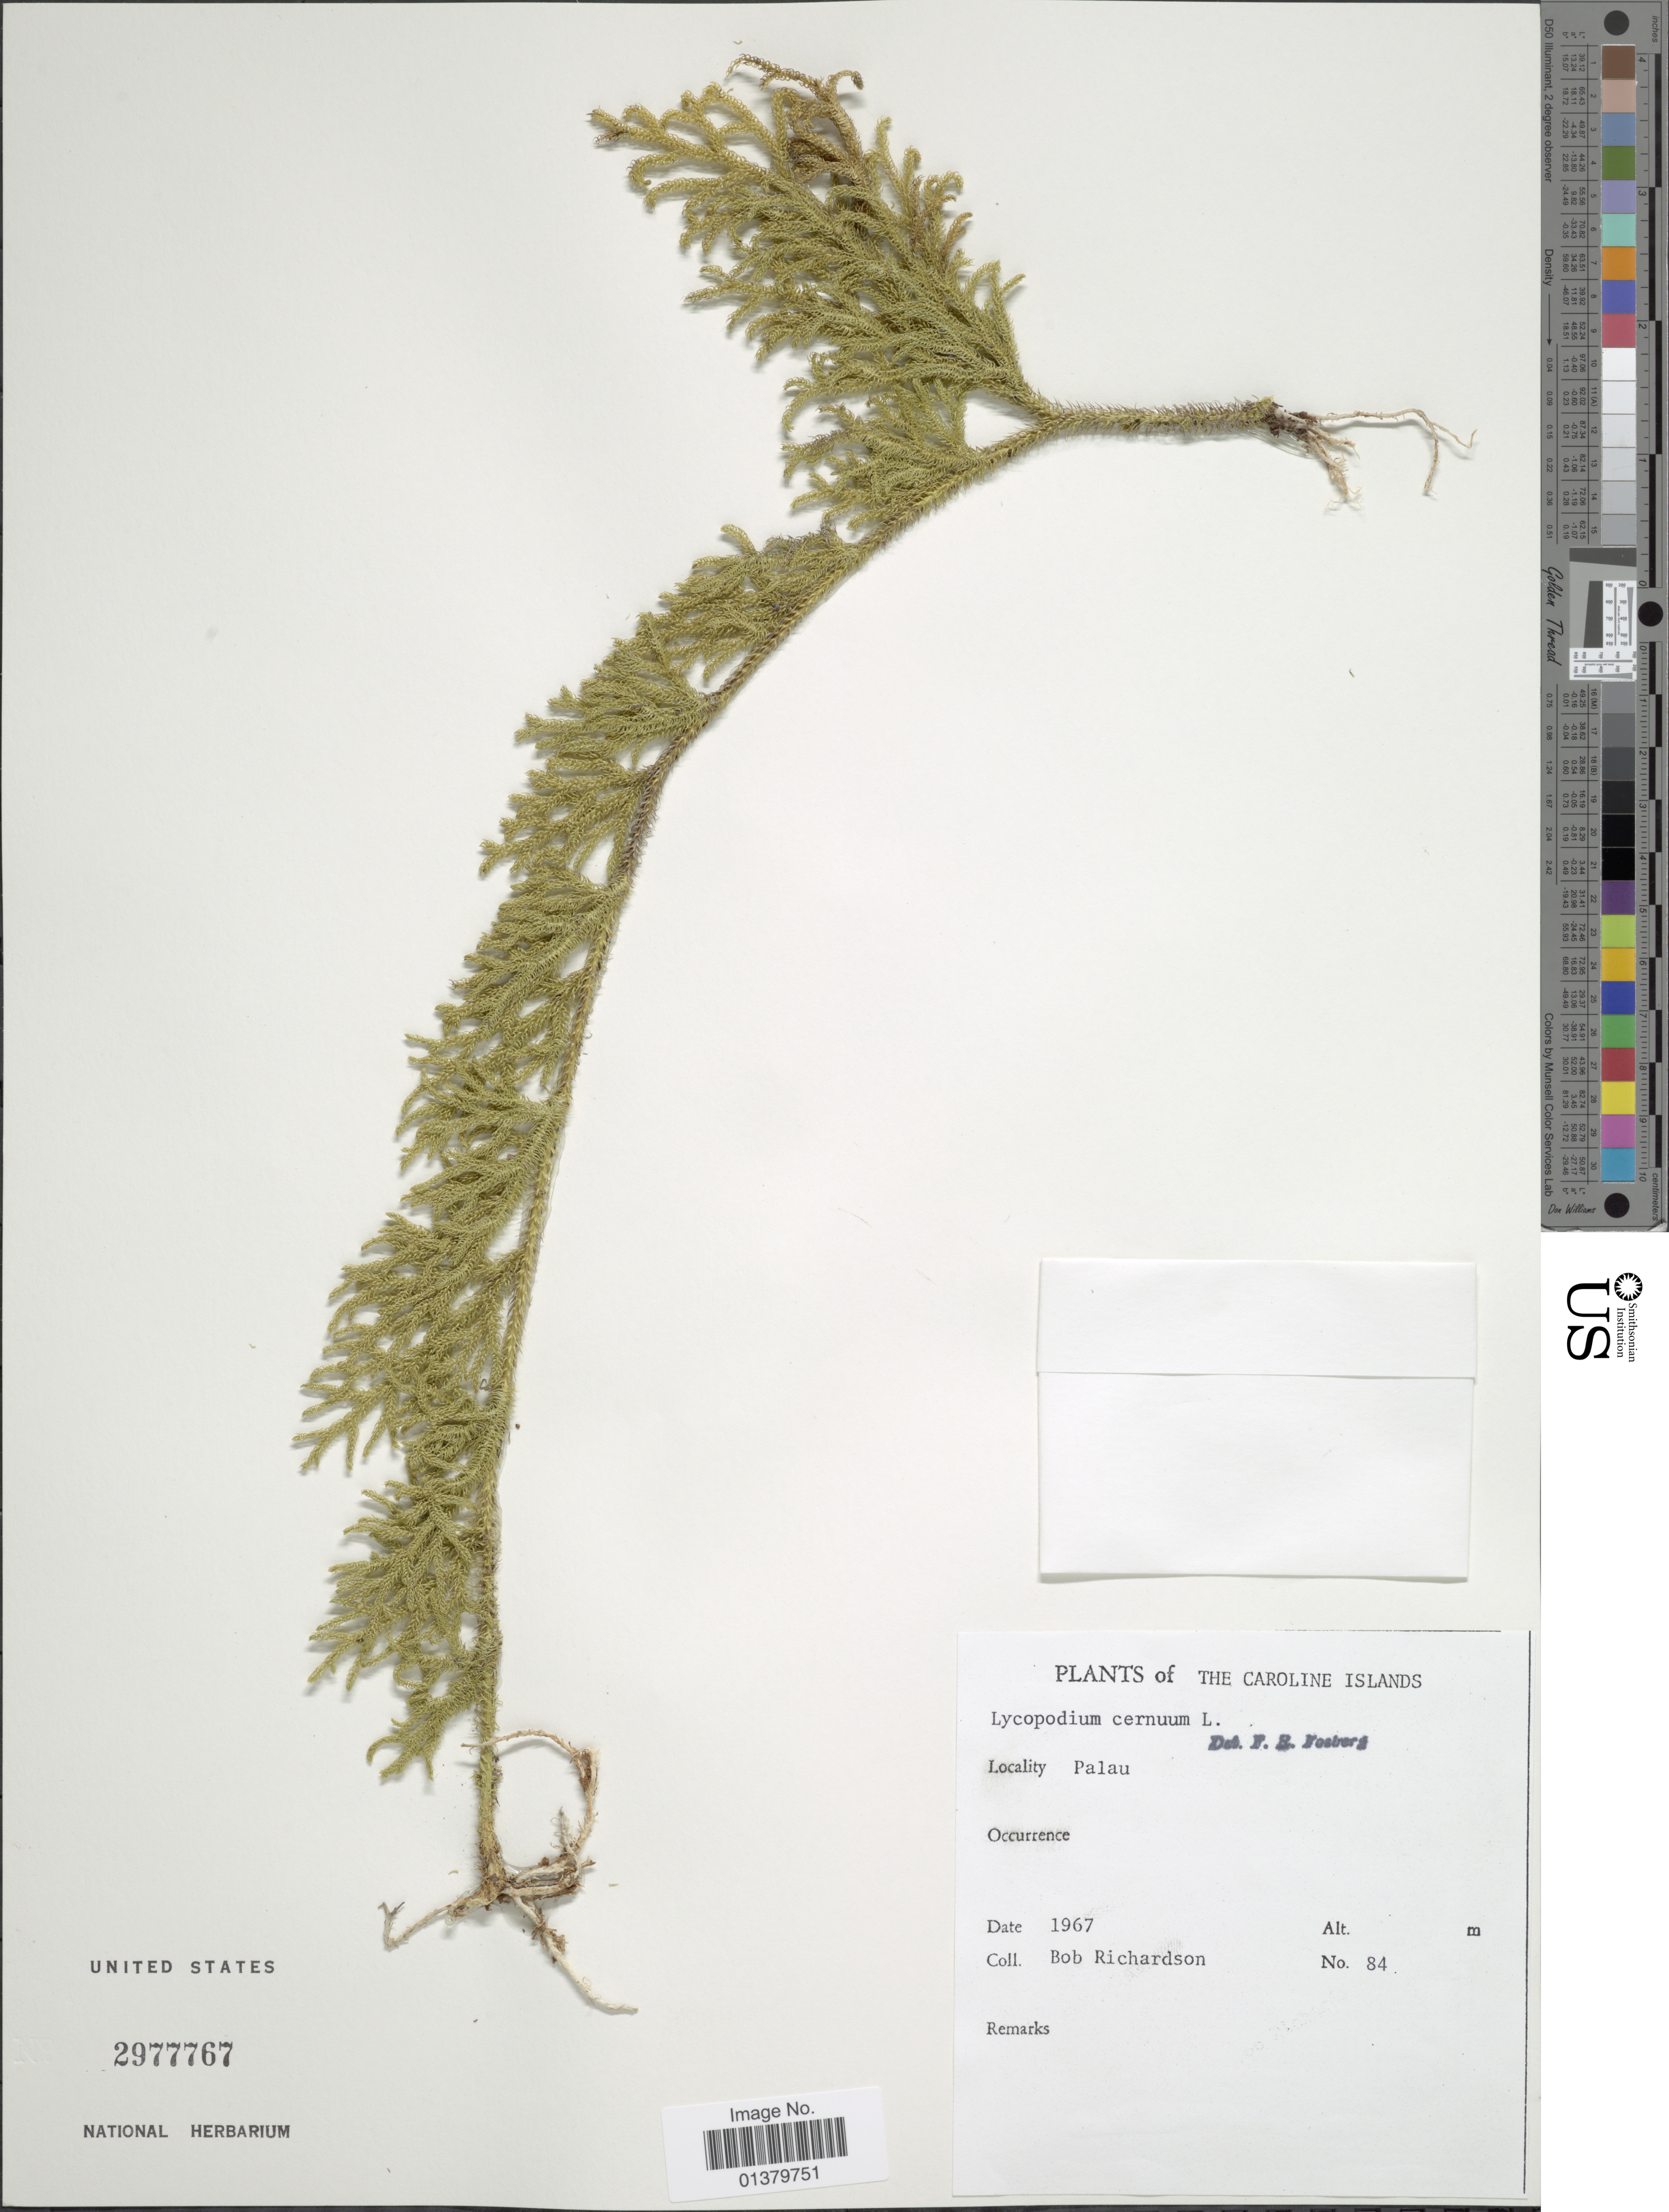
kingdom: Plantae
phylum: Tracheophyta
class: Lycopodiopsida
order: Lycopodiales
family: Lycopodiaceae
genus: Palhinhaea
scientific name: Palhinhaea cernua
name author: (L.) Vasc. & Franco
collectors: B. Richardson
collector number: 84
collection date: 1967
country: Palau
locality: The Caroline Islands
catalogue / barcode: US 2977767